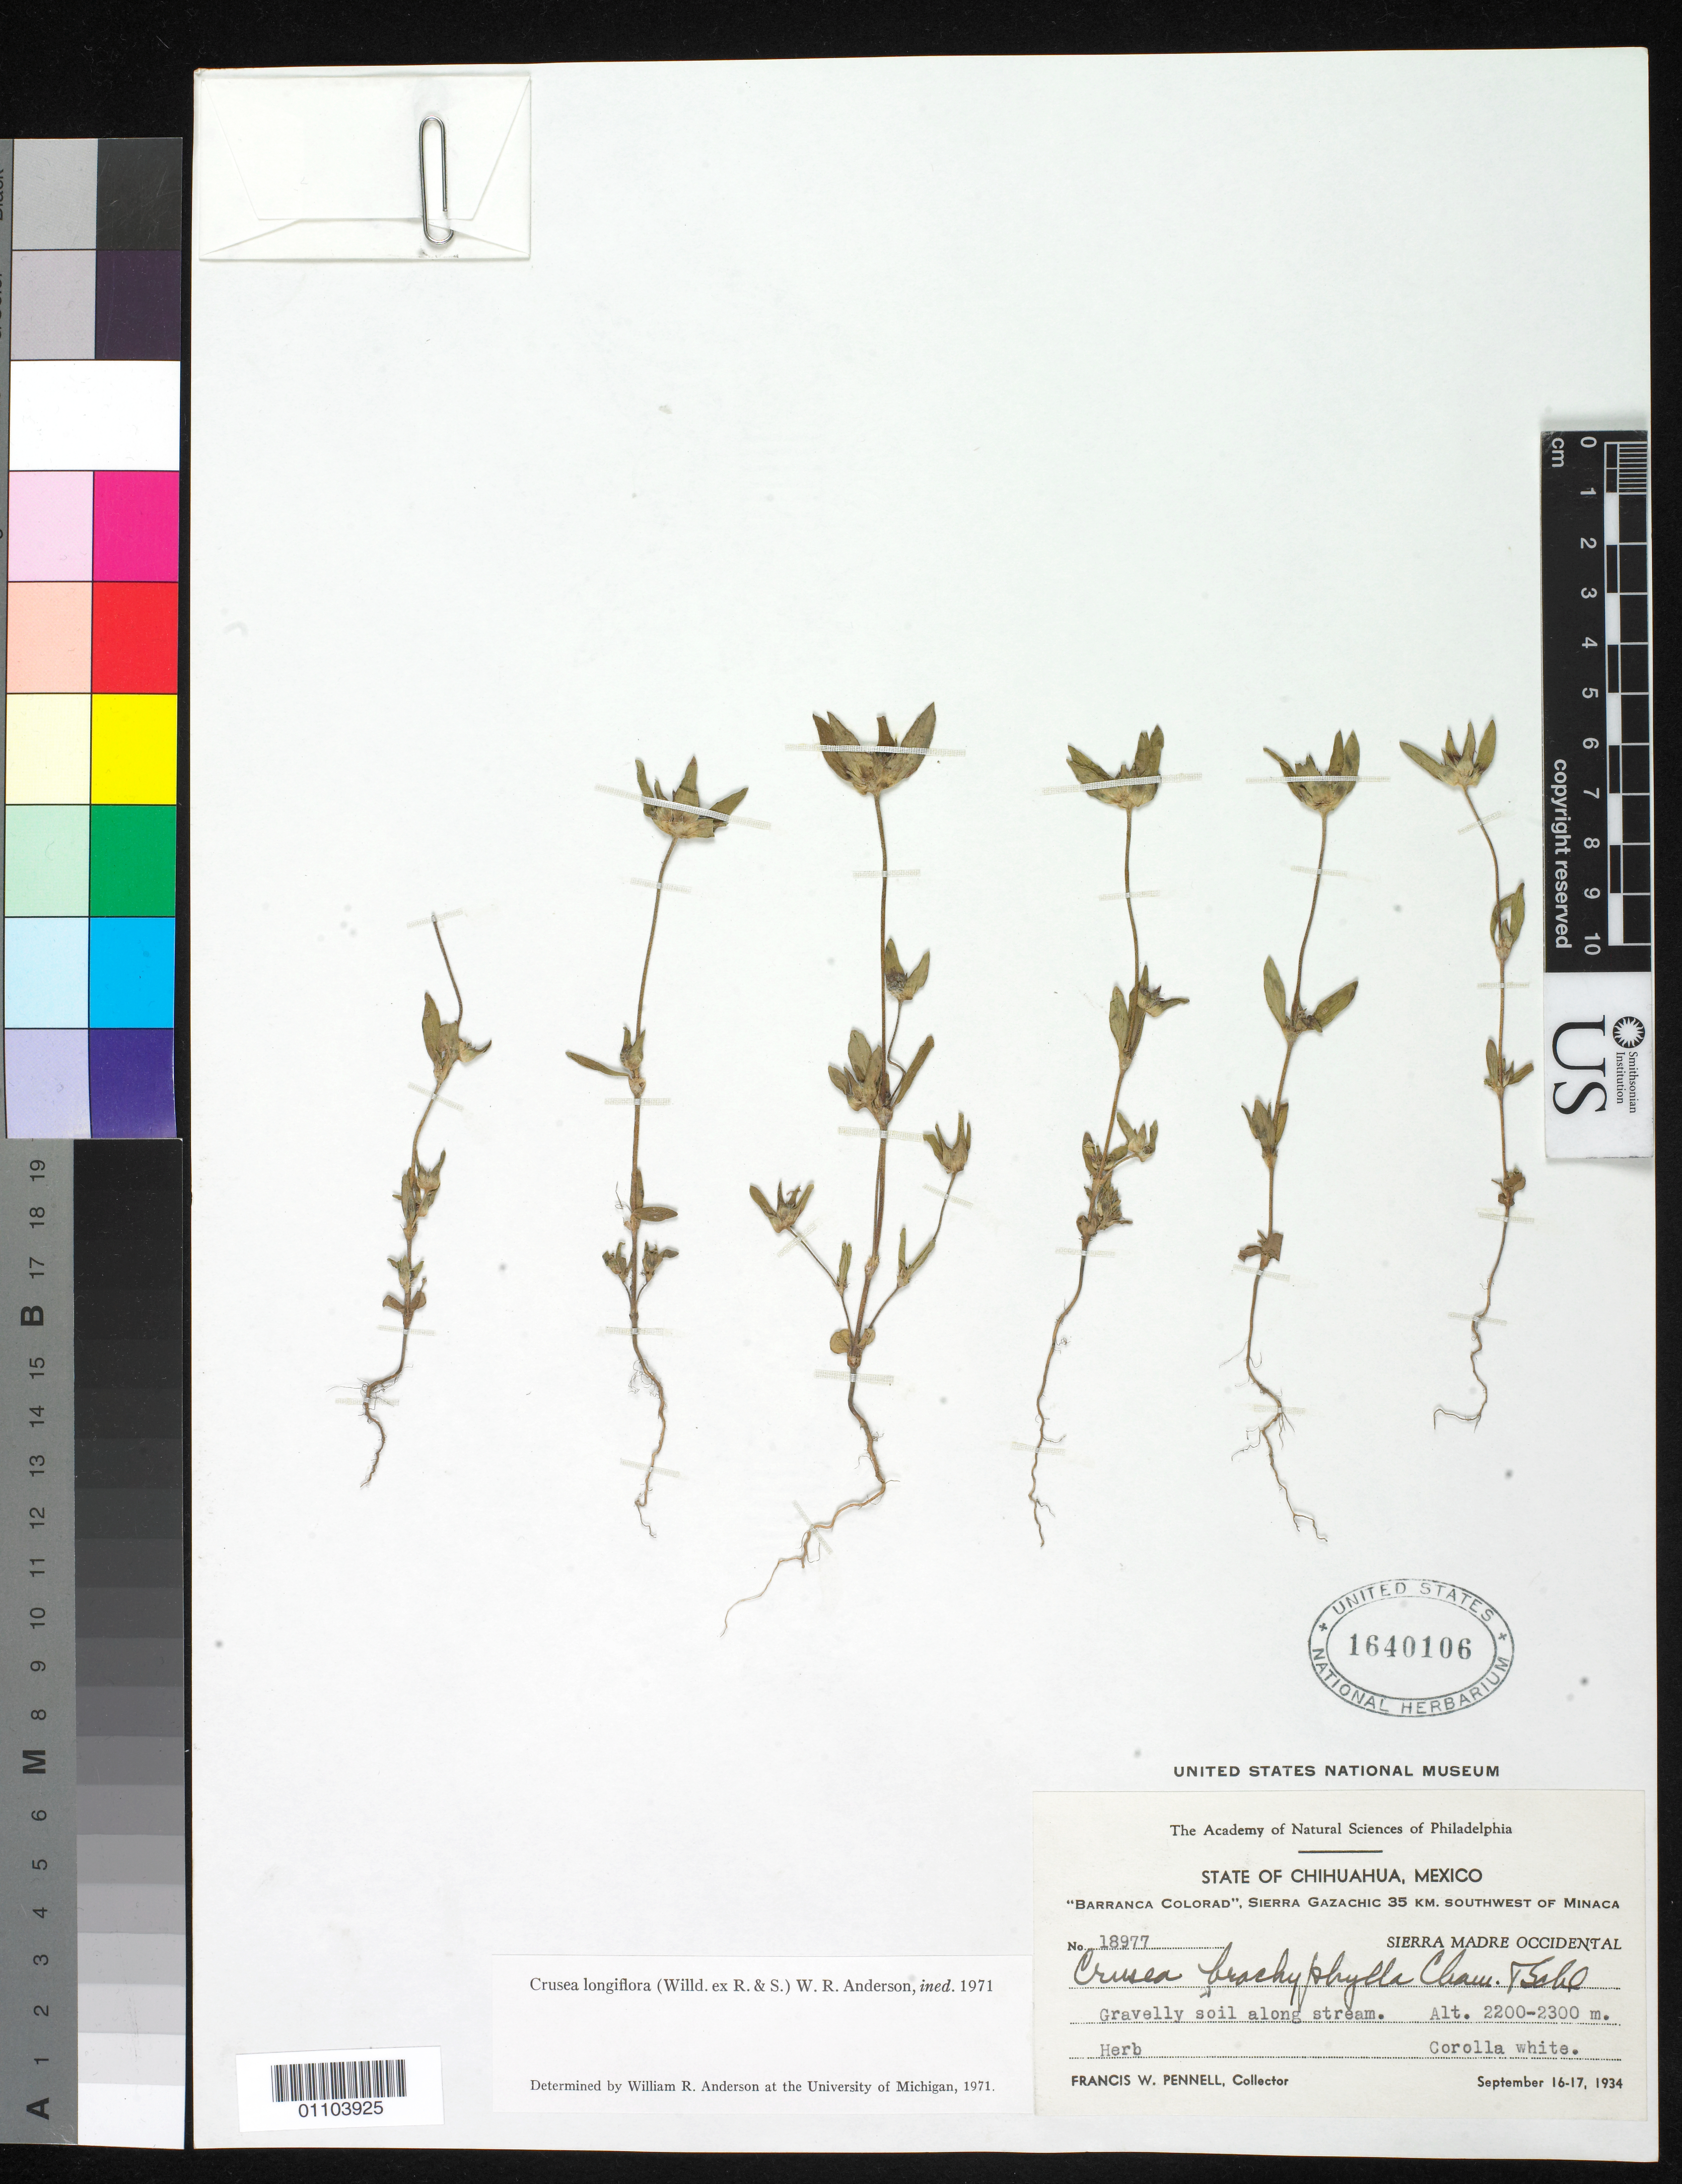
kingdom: Plantae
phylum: Tracheophyta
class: Magnoliopsida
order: Gentianales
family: Rubiaceae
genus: Crusea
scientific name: Crusea longiflora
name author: (Willd. ex Roem. & Schult.) W.R. Anderson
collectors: F. W. Pennell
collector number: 18977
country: Mexico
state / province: Chihuahua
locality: Sierra Madre Occidental, Barranca Colorad, Sierra Gazachic 35 km SW of Minaca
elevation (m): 2200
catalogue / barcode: US 1640106